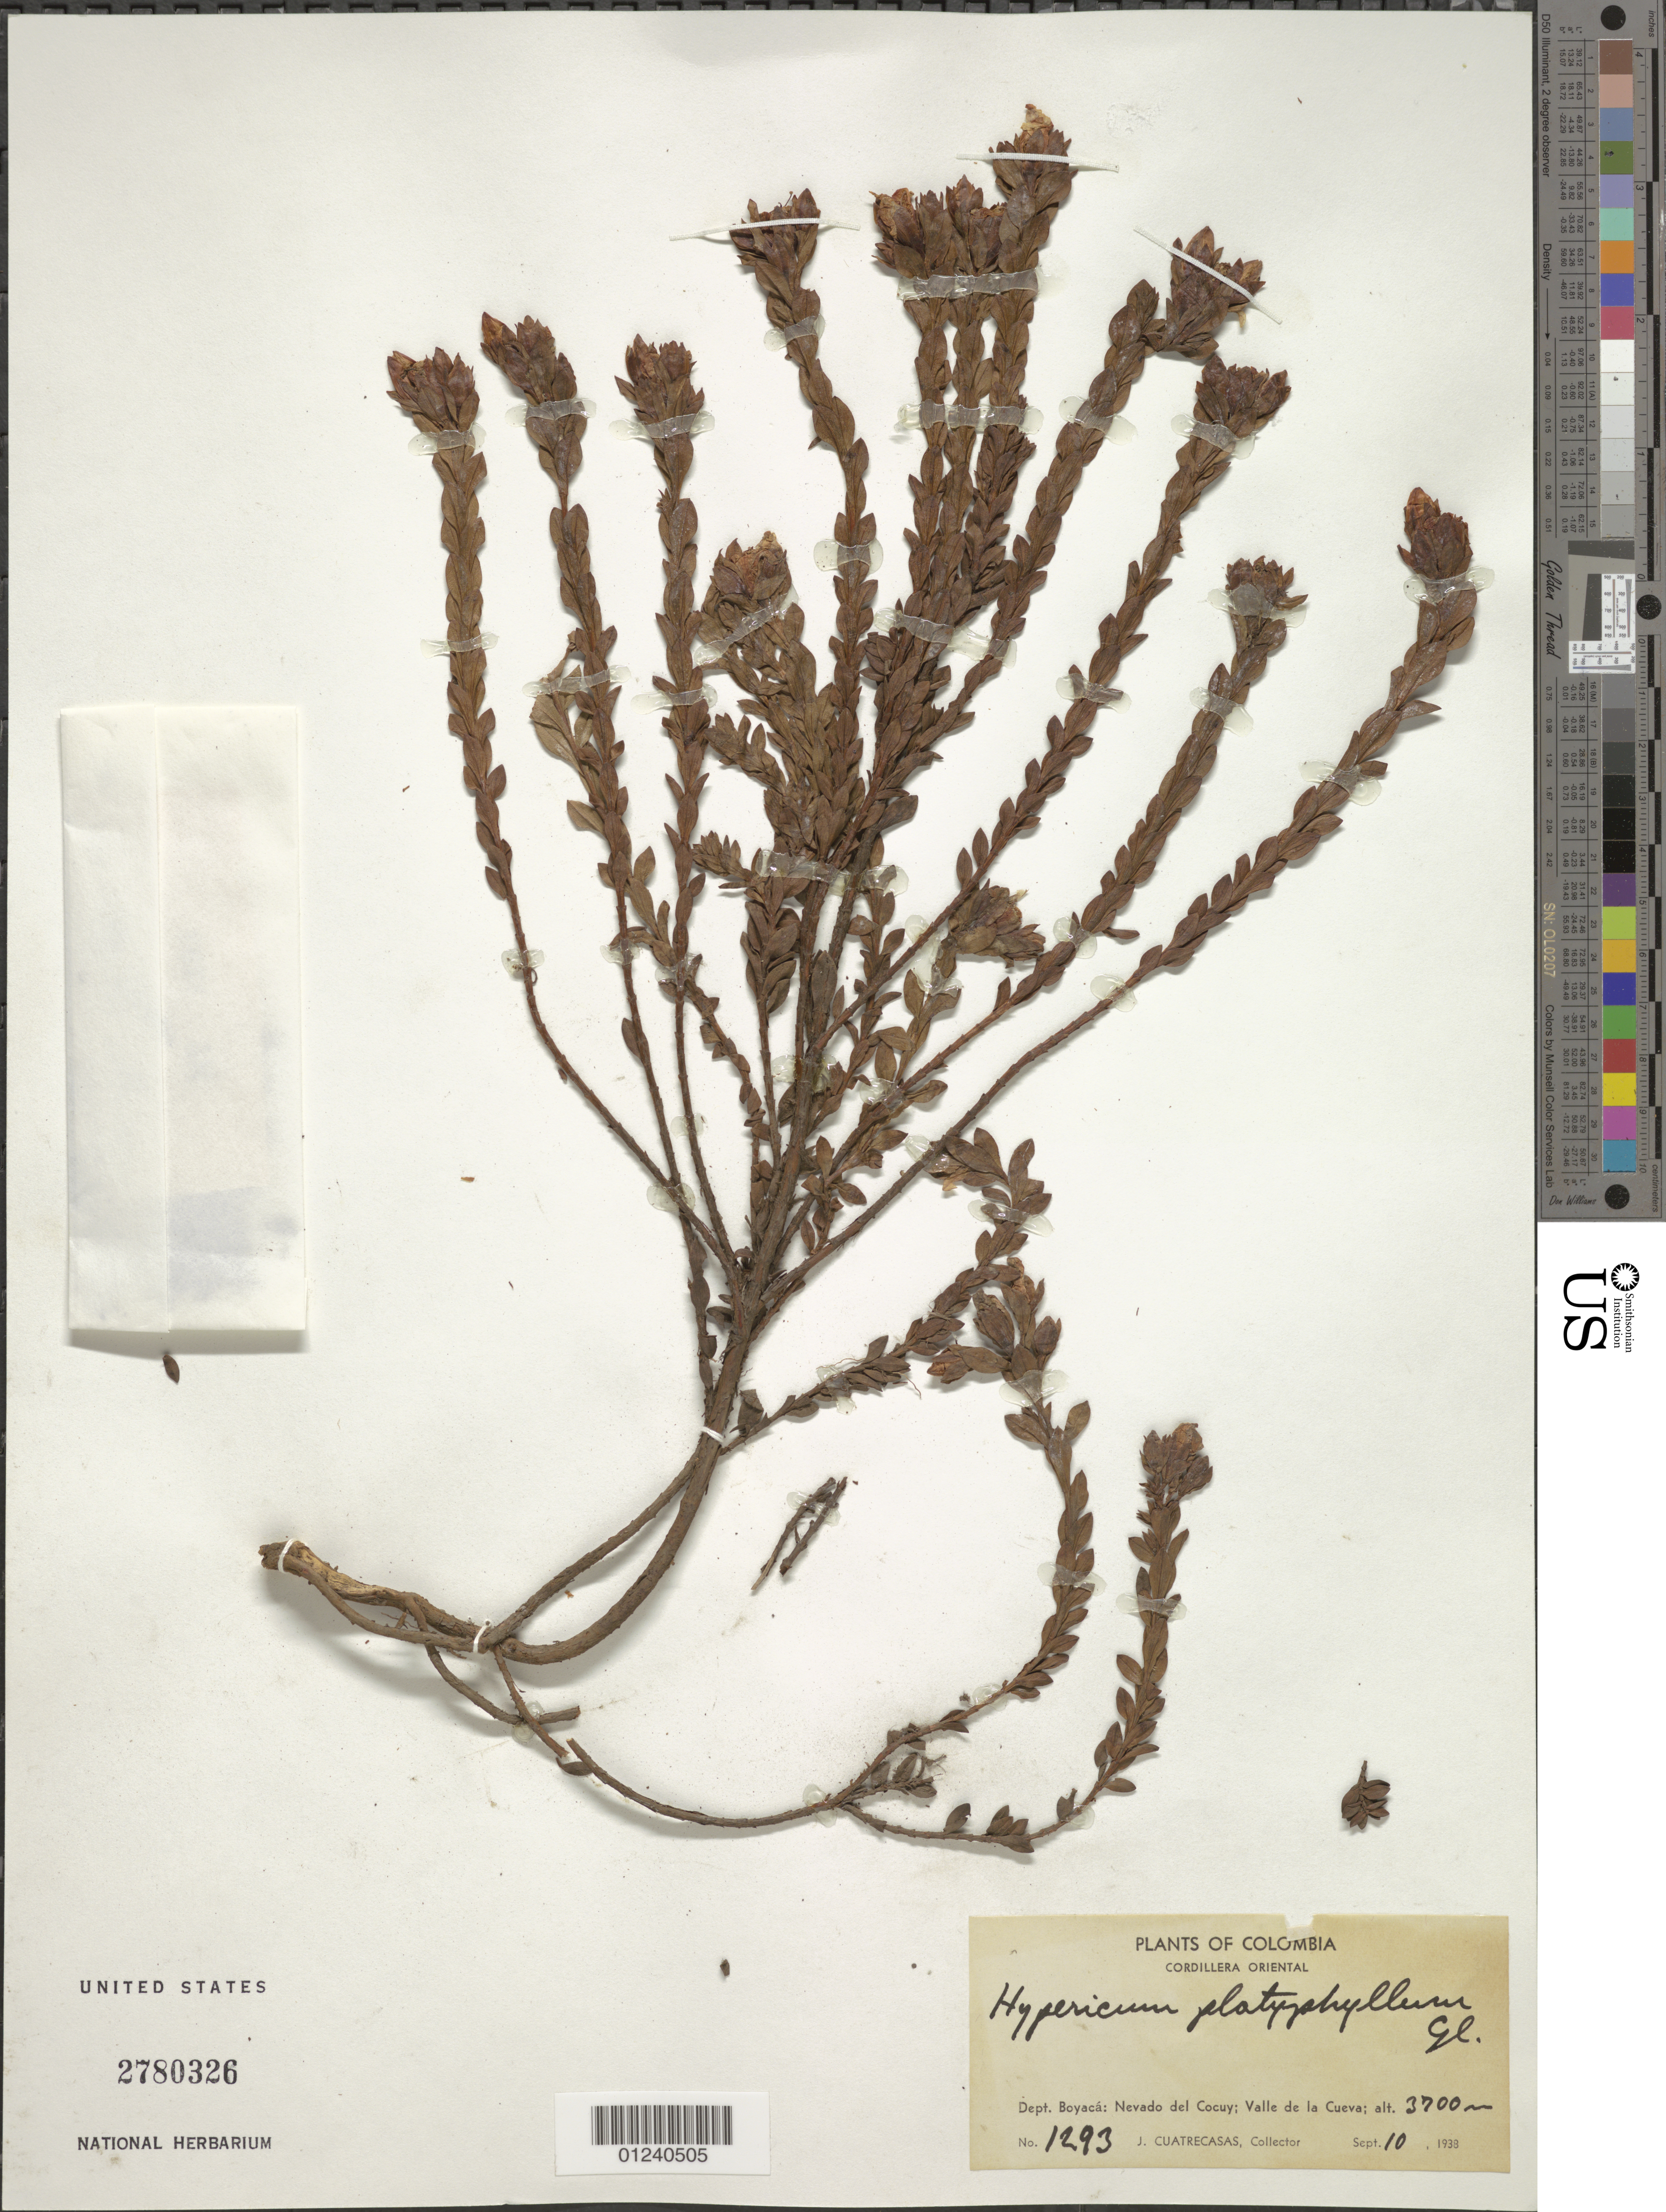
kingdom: Plantae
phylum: Tracheophyta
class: Magnoliopsida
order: Malpighiales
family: Hypericaceae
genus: Hypericum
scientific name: Hypericum phellos subsp. platyphyllum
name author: (Gleason) N. Robson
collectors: J. Cuatrecasas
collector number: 1293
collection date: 1938-09-10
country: Colombia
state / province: Boyacá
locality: Nevado del Cocuy; Valle de la Cueva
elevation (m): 3700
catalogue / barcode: US 2780326